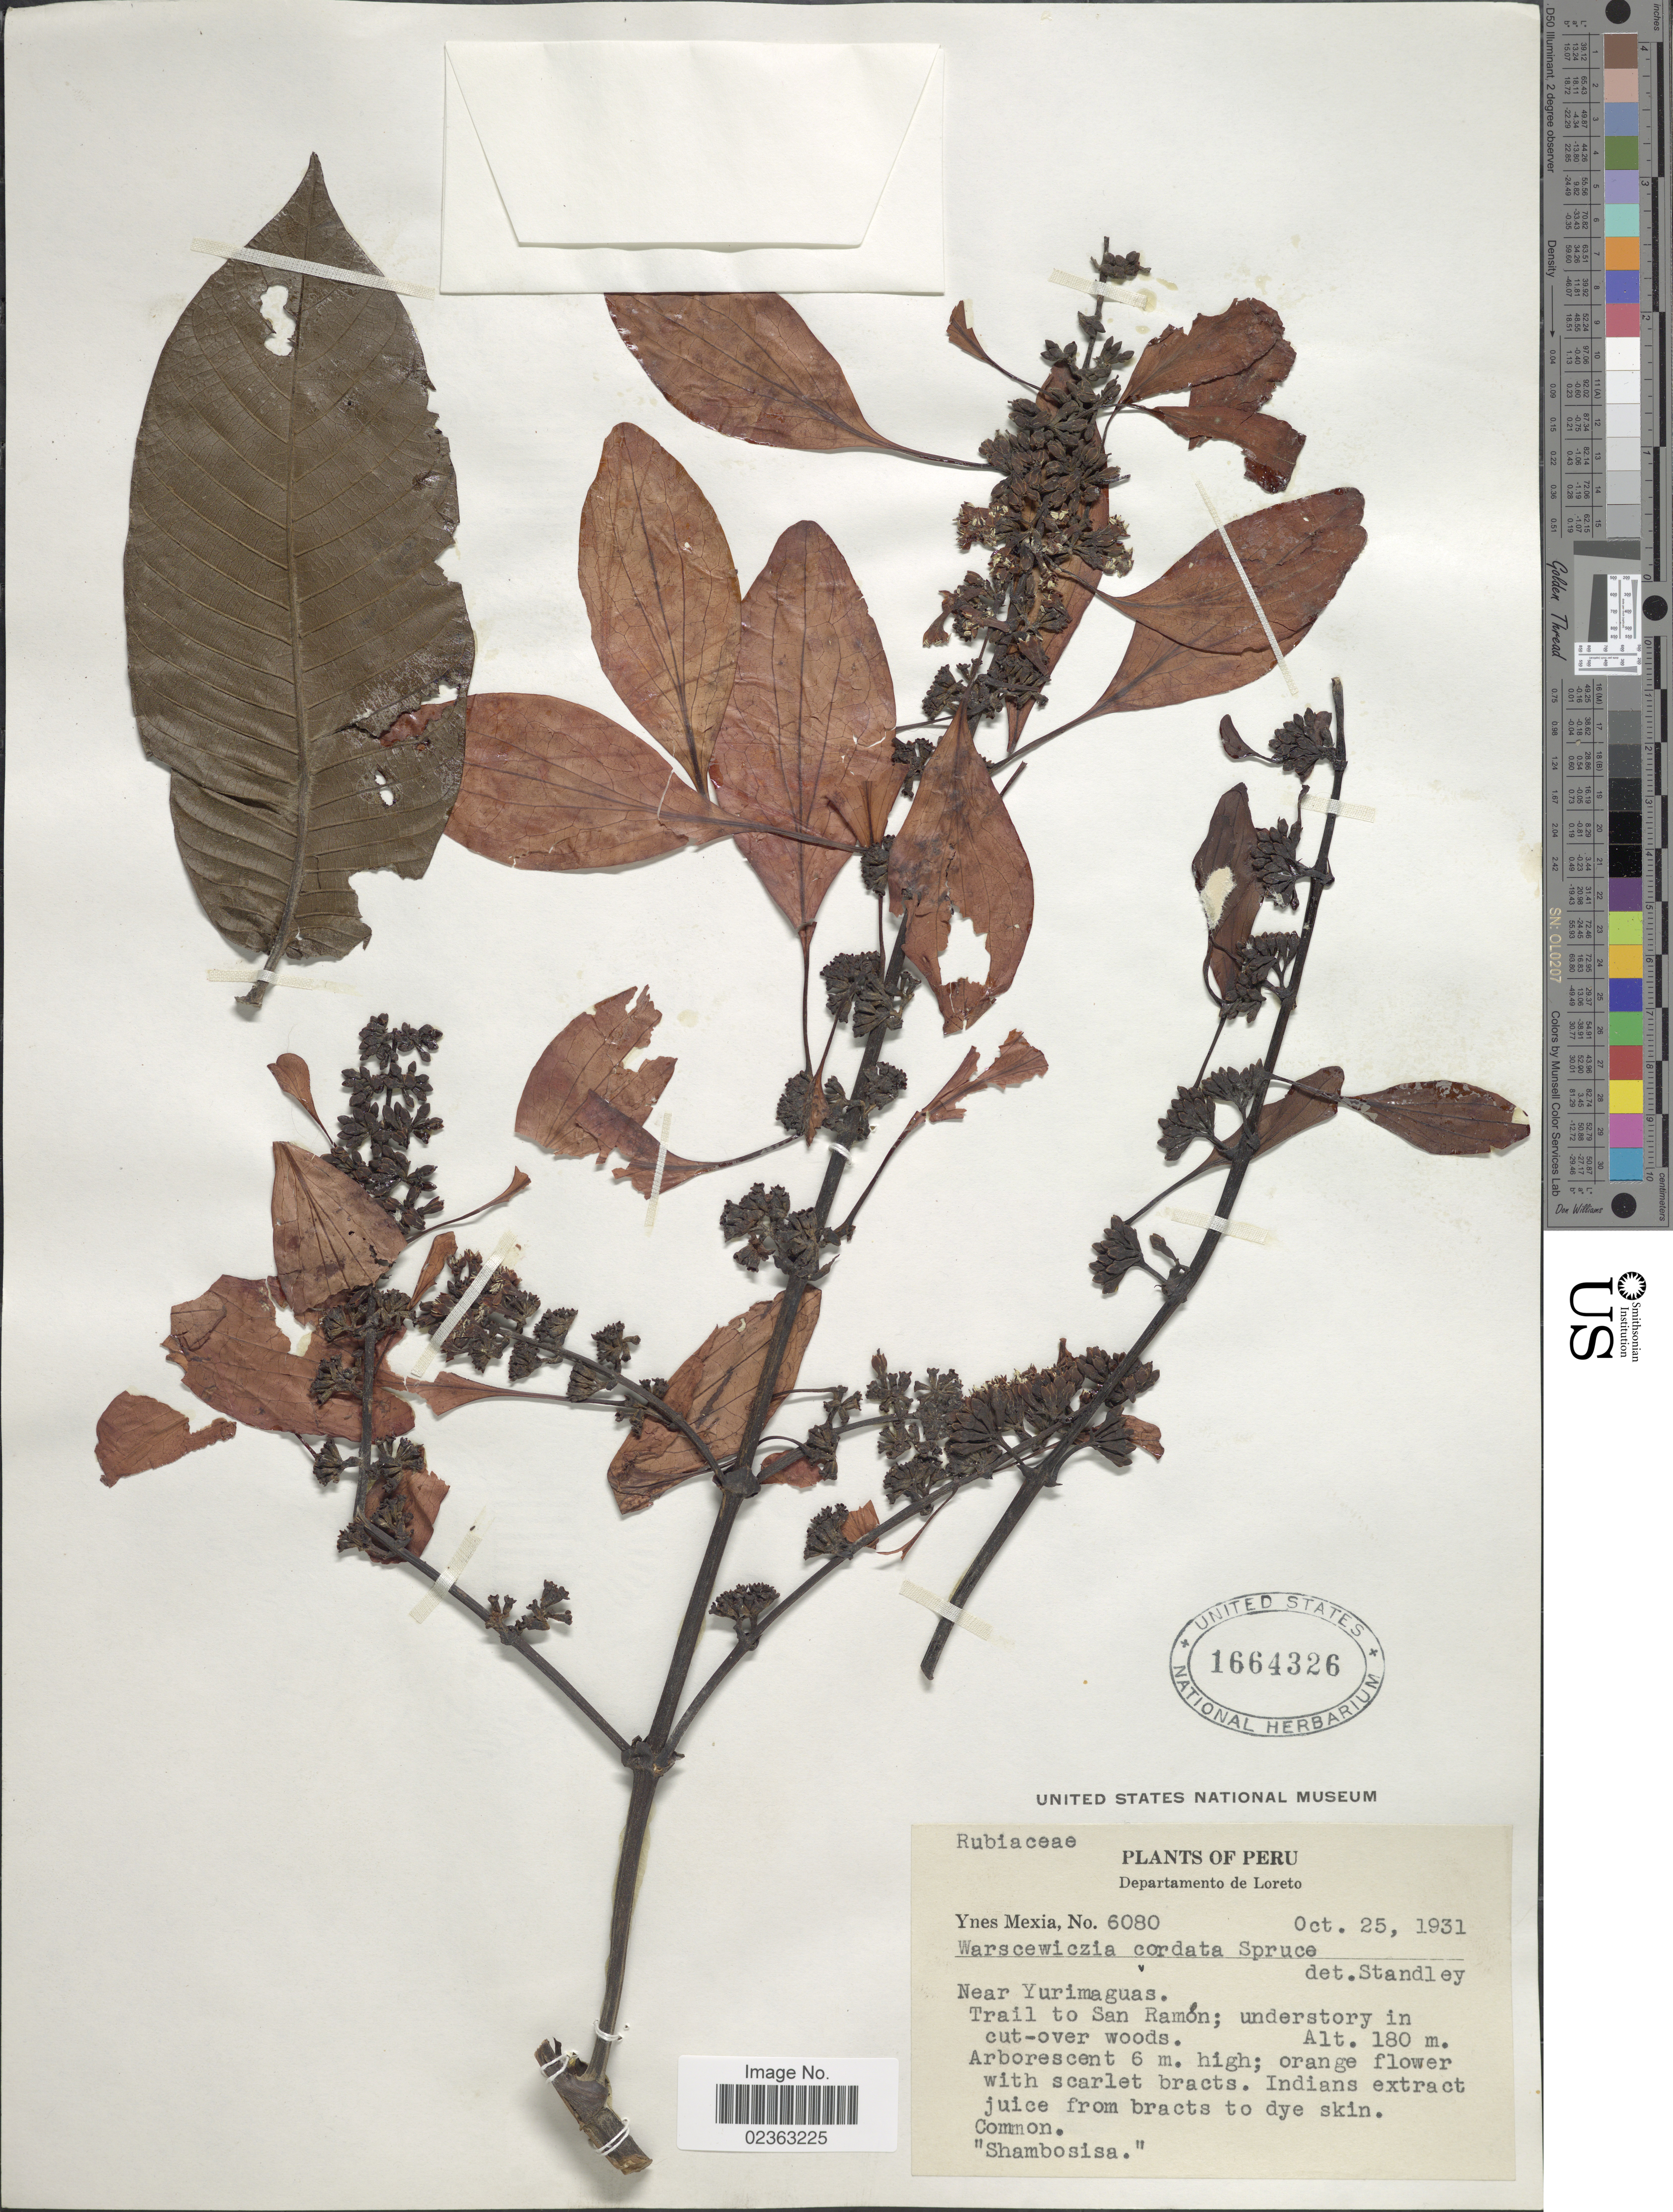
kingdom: Plantae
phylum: Tracheophyta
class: Magnoliopsida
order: Gentianales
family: Rubiaceae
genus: Warszewiczia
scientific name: Warszewiczia cordata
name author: Spruce ex K. Schum.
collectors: Y. Mexia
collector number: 6080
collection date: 1931-10-25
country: Peru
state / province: Loreto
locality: Near Yurimaguas, trail to San Ramon; understory in cut-over woods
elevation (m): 180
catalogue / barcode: US 1664326